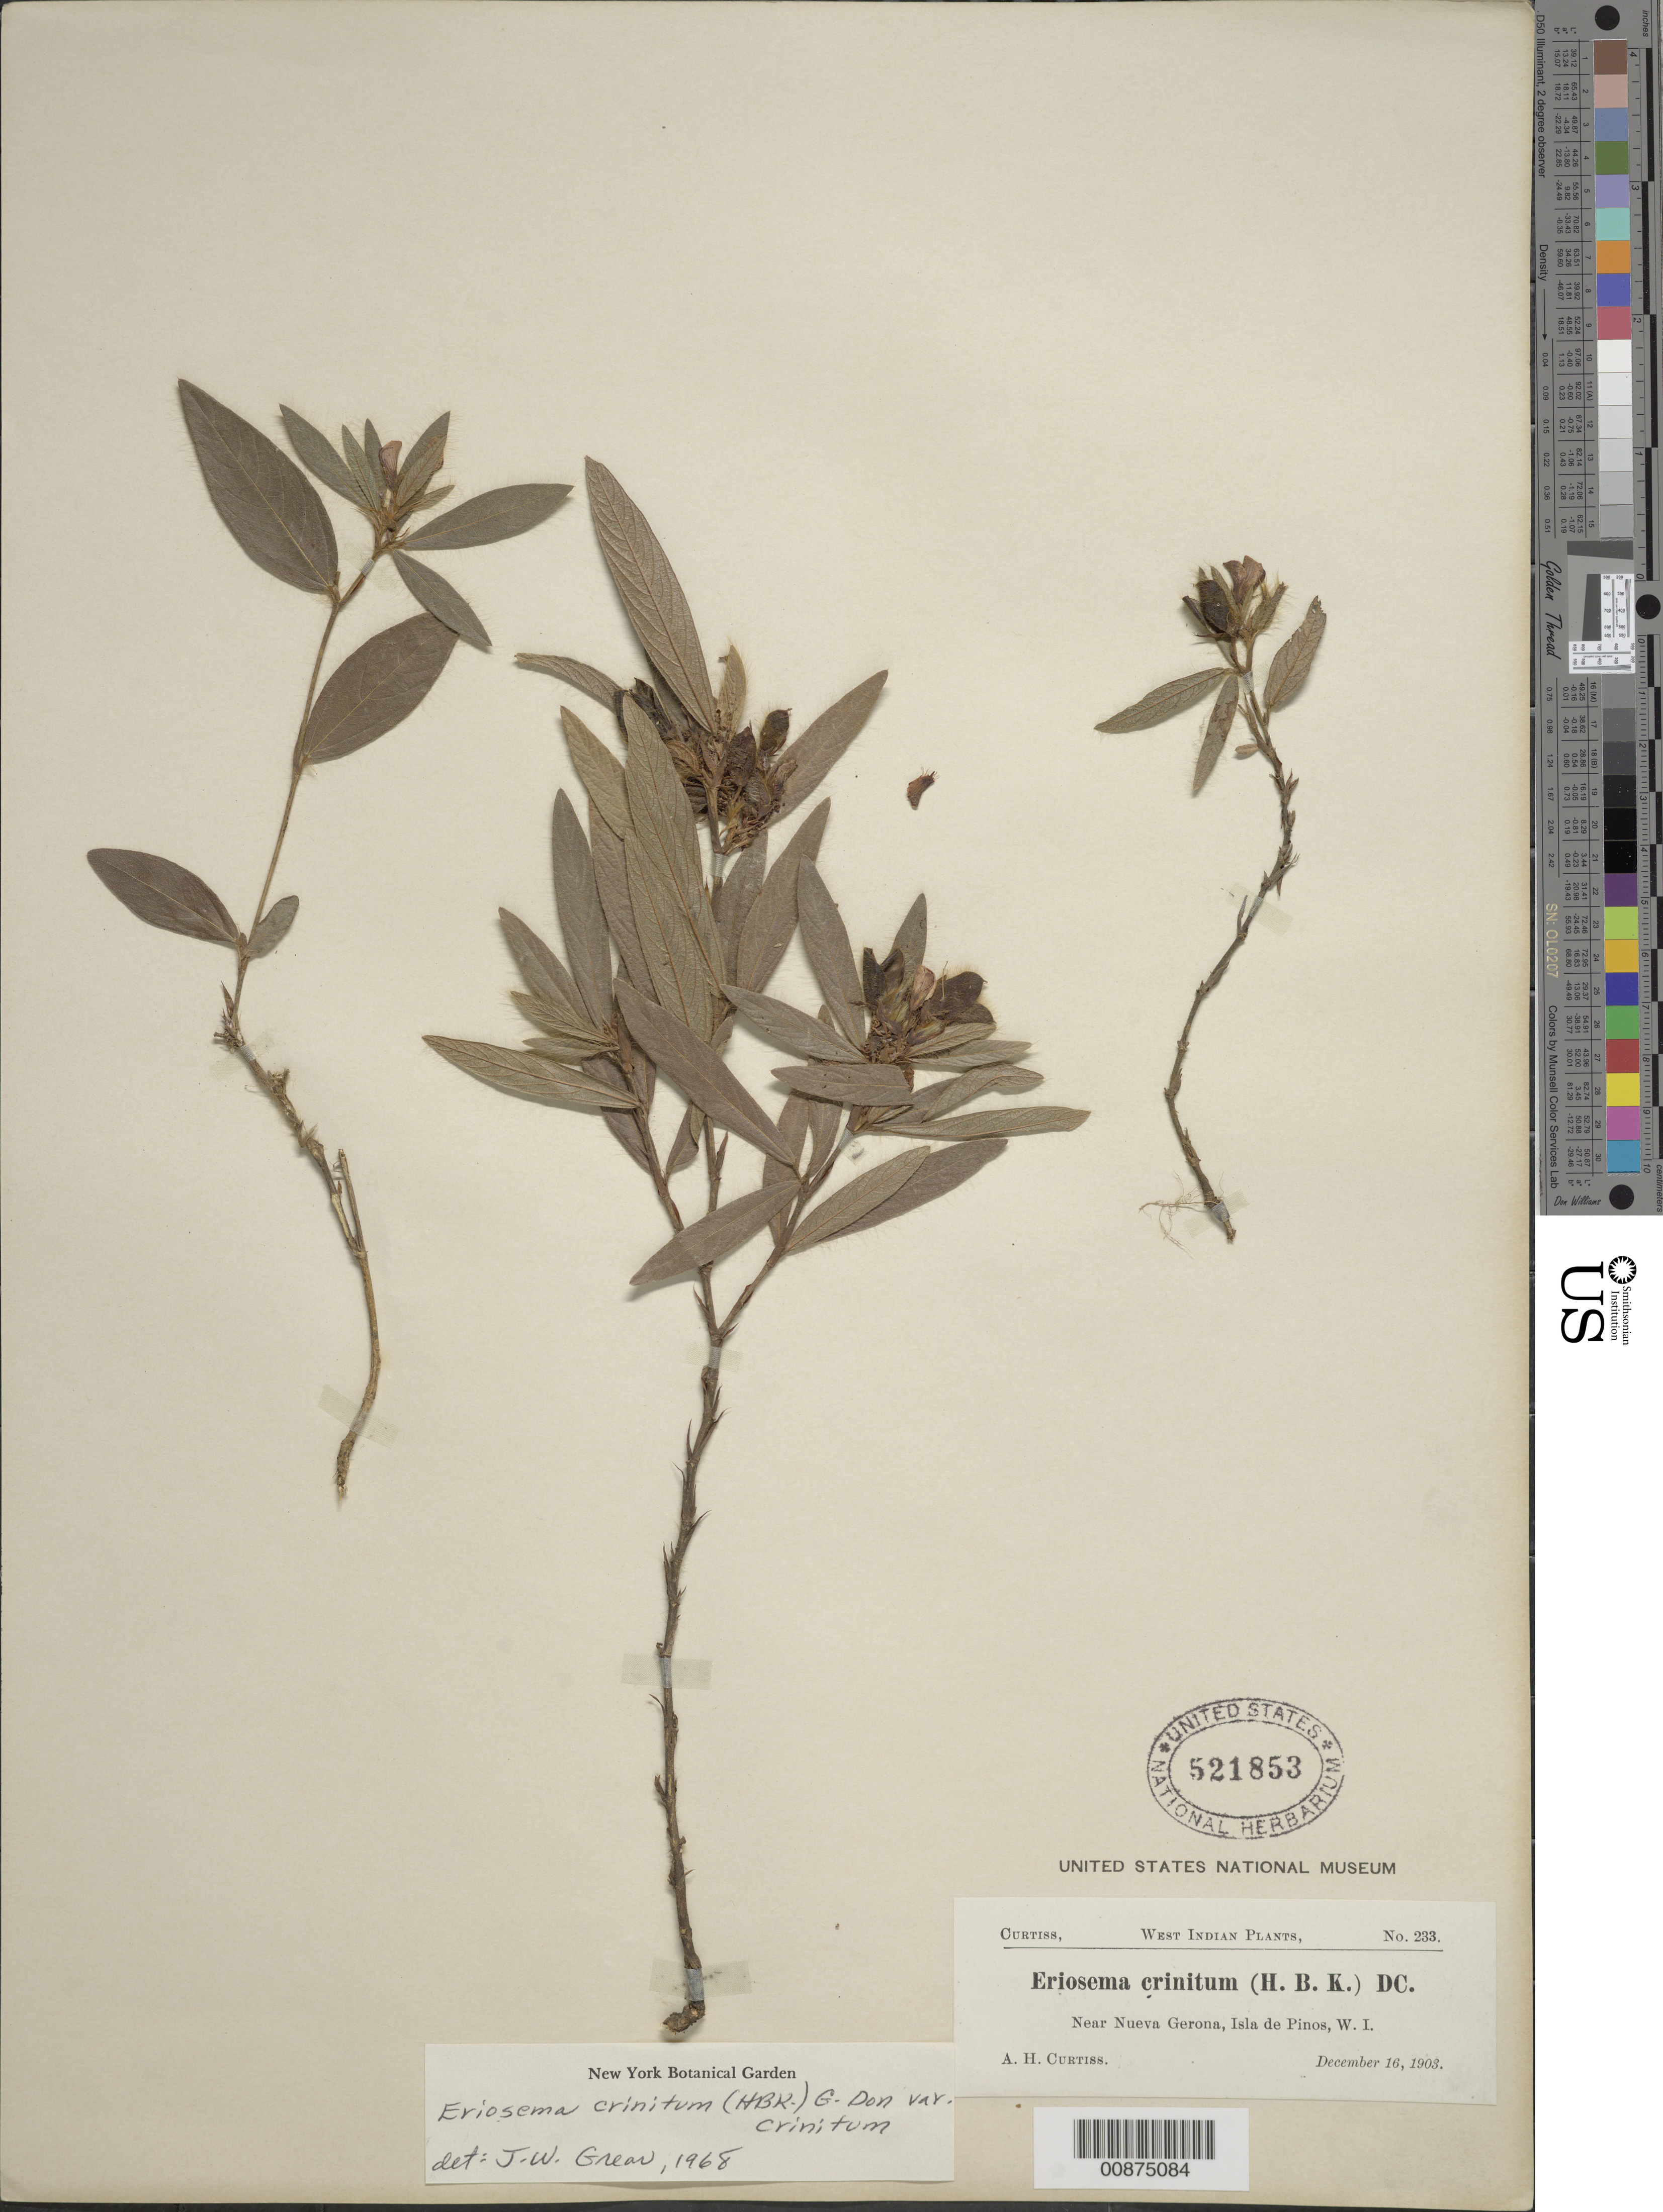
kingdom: Plantae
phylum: Tracheophyta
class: Magnoliopsida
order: Fabales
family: Fabaceae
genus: Eriosema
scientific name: Eriosema crinitum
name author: (Kunth) G. Don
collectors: A. H. Curtiss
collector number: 233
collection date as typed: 16 Dec 1903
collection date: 1903-12-16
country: Cuba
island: Isla de la Juventud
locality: Isle of Pines, Near Nueva Gerona, Isla de Pinos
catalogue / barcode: US 521853